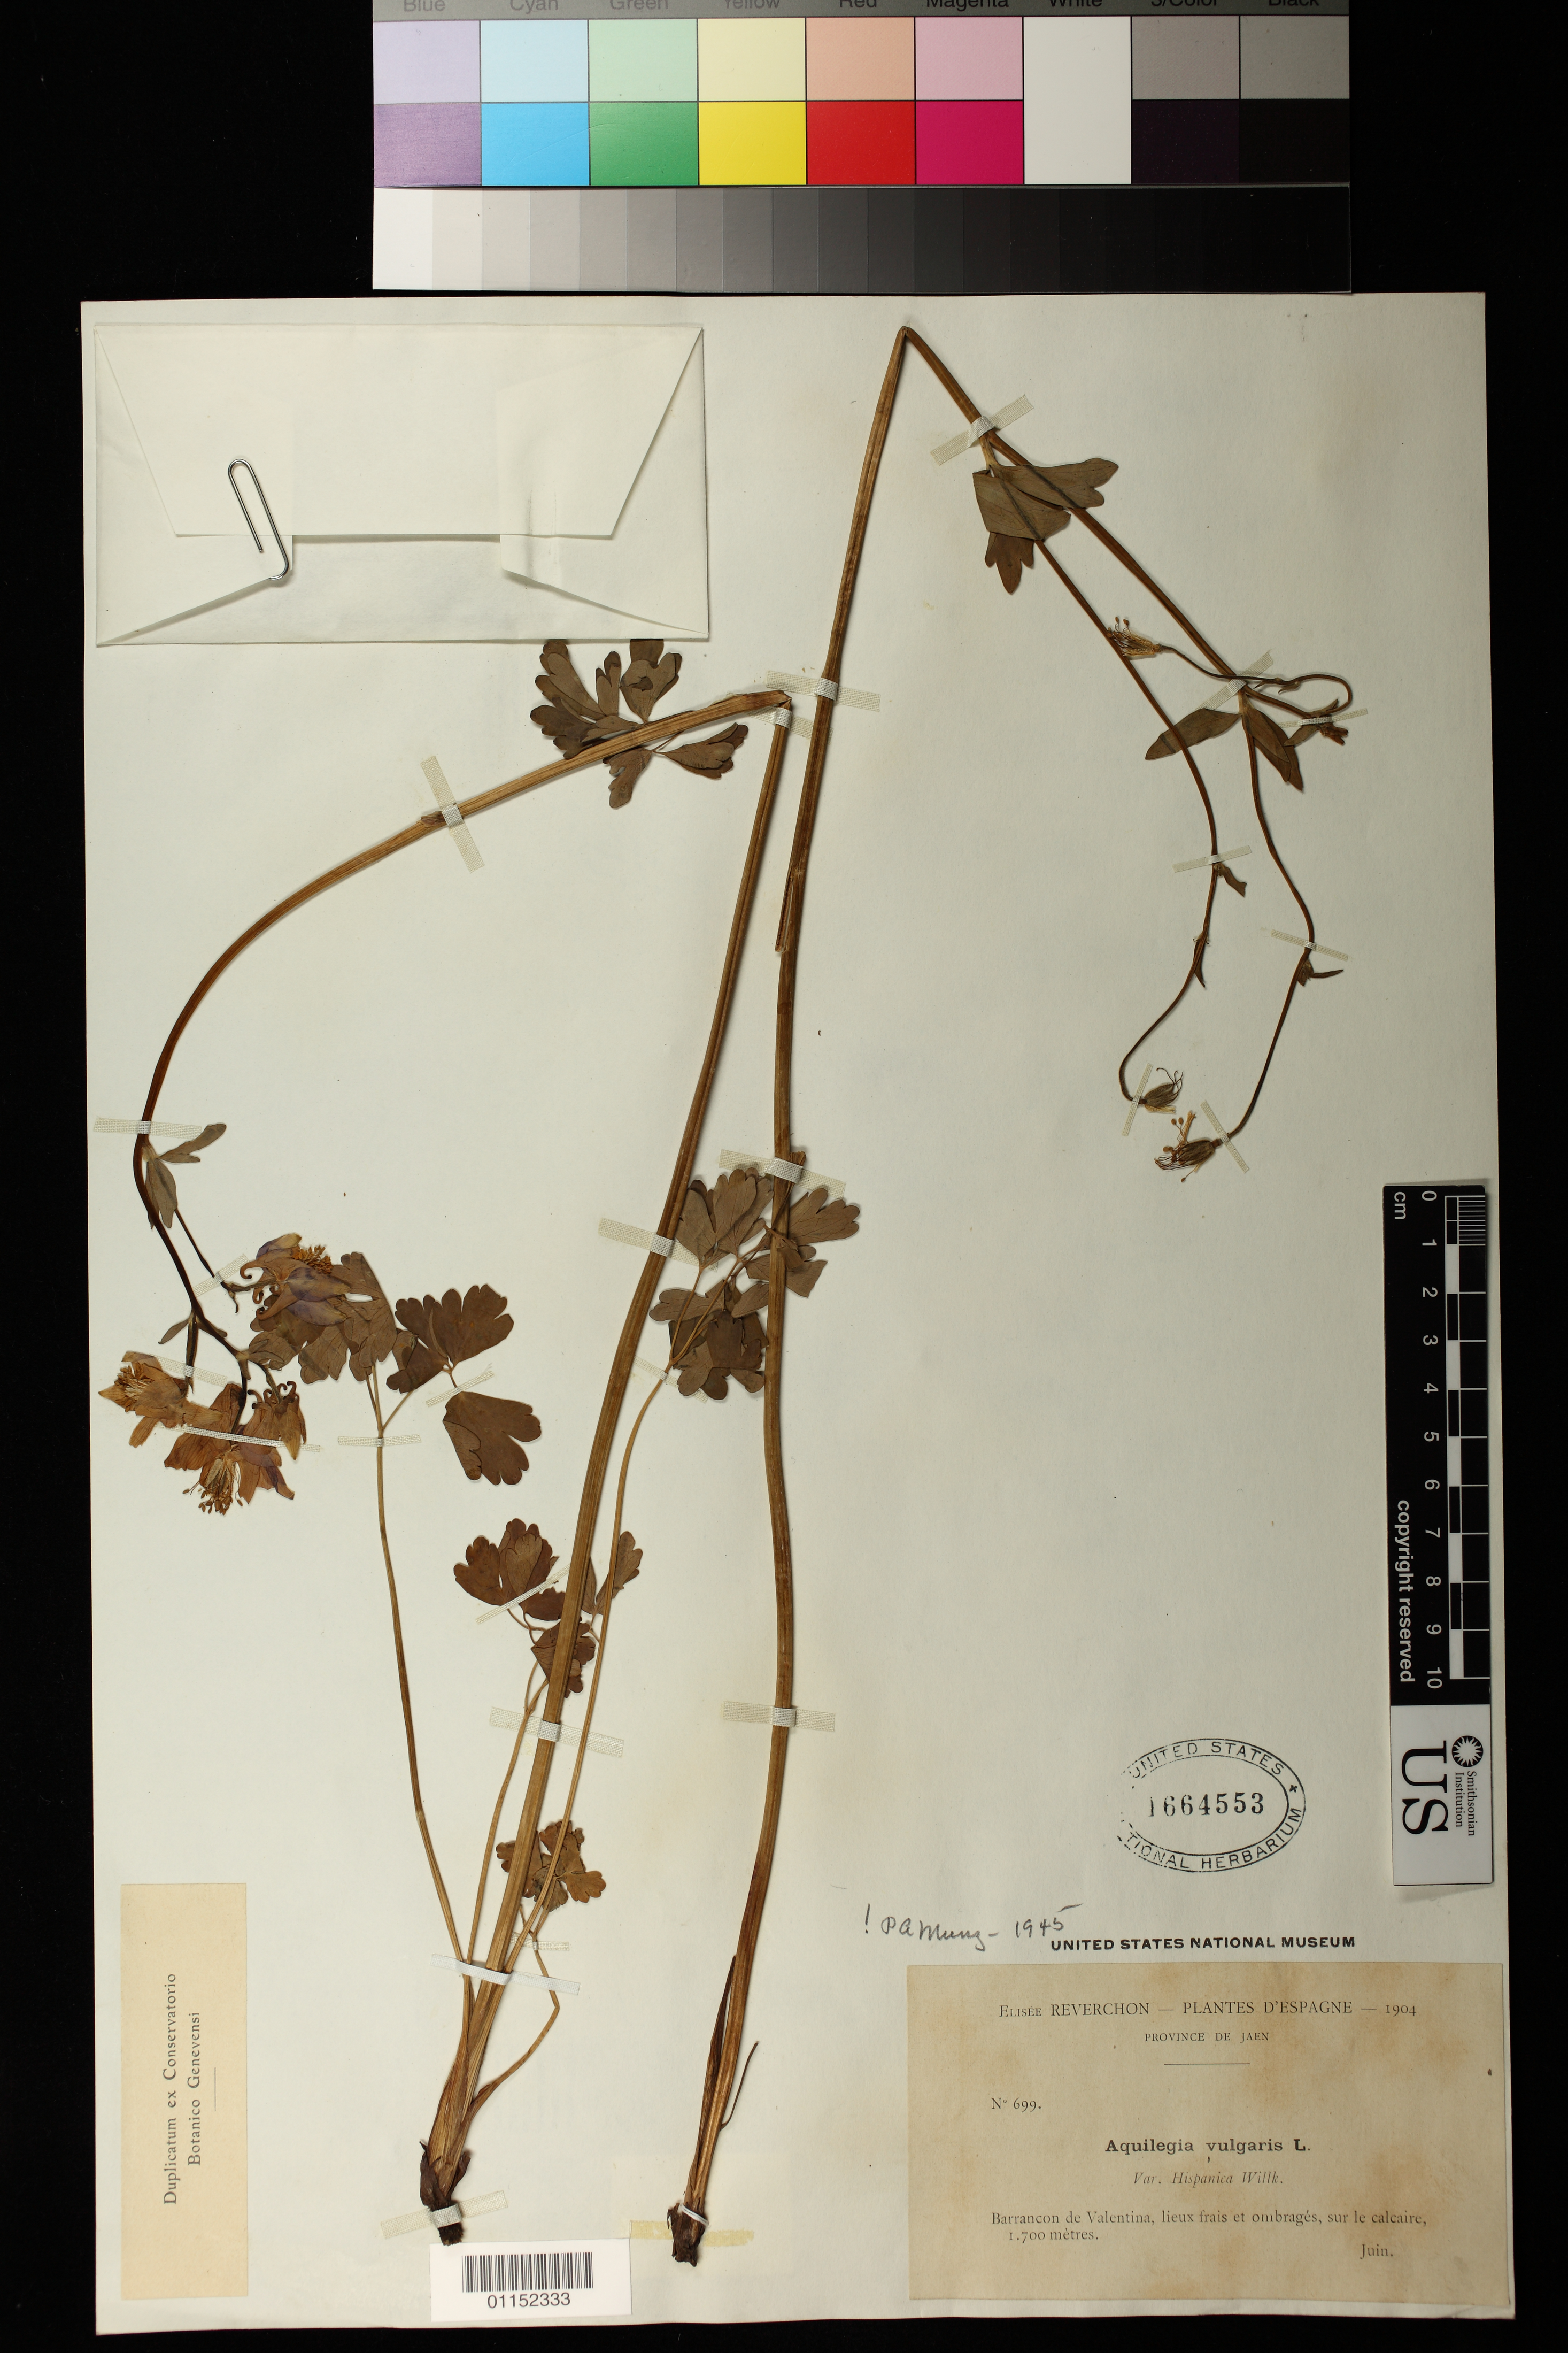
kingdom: Plantae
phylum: Tracheophyta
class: Magnoliopsida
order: Ranunculales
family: Ranunculaceae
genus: Aquilegia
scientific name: Aquilegia vulgaris var. hispanica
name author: Willk.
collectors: E. Reverchon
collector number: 699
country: Spain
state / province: Andalucía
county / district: Jaen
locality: Barrancon de Valentina, sur le calcaire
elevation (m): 1700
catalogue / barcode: US 1664553